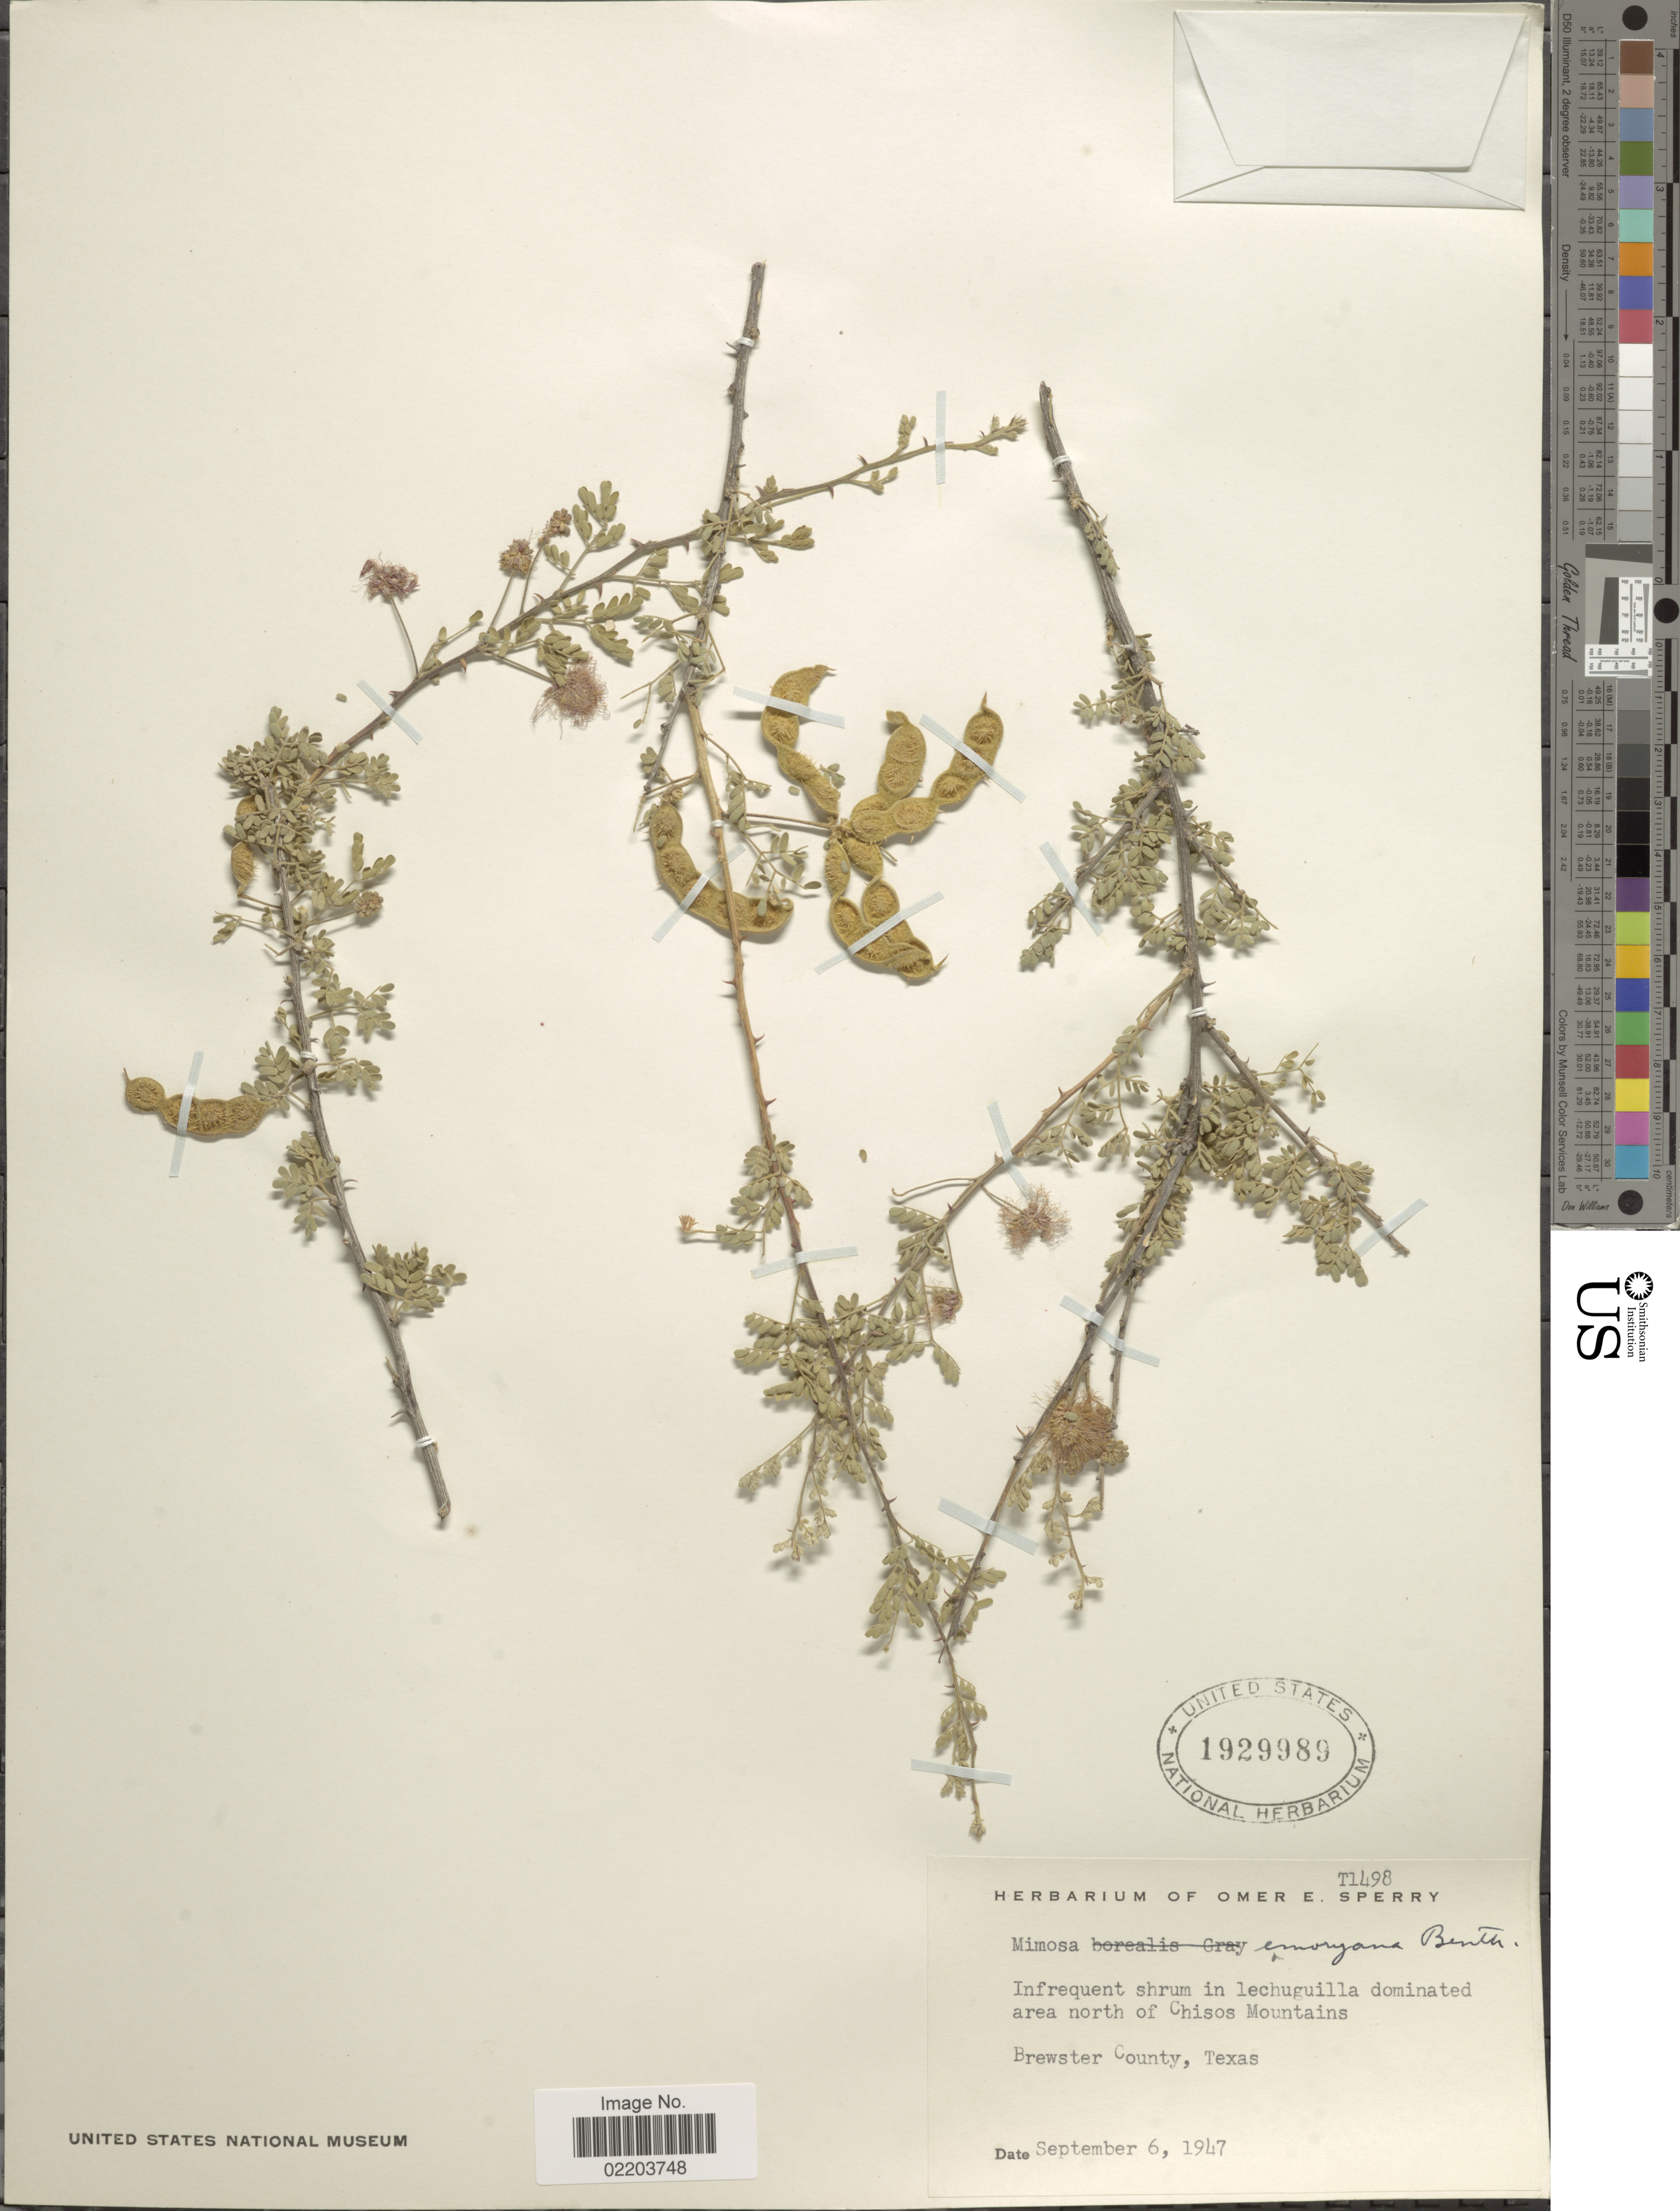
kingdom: Plantae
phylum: Tracheophyta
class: Magnoliopsida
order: Fabales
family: Fabaceae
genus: Mimosa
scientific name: Mimosa emoryana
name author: Benth.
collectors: ex. herb. Omer E. Sperry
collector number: T1498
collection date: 1947-09-06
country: United States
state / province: Texas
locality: Infrequent shrum in lechuguilla dominated area north of Chisos Mountains, Brewster County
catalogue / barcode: US 1929989